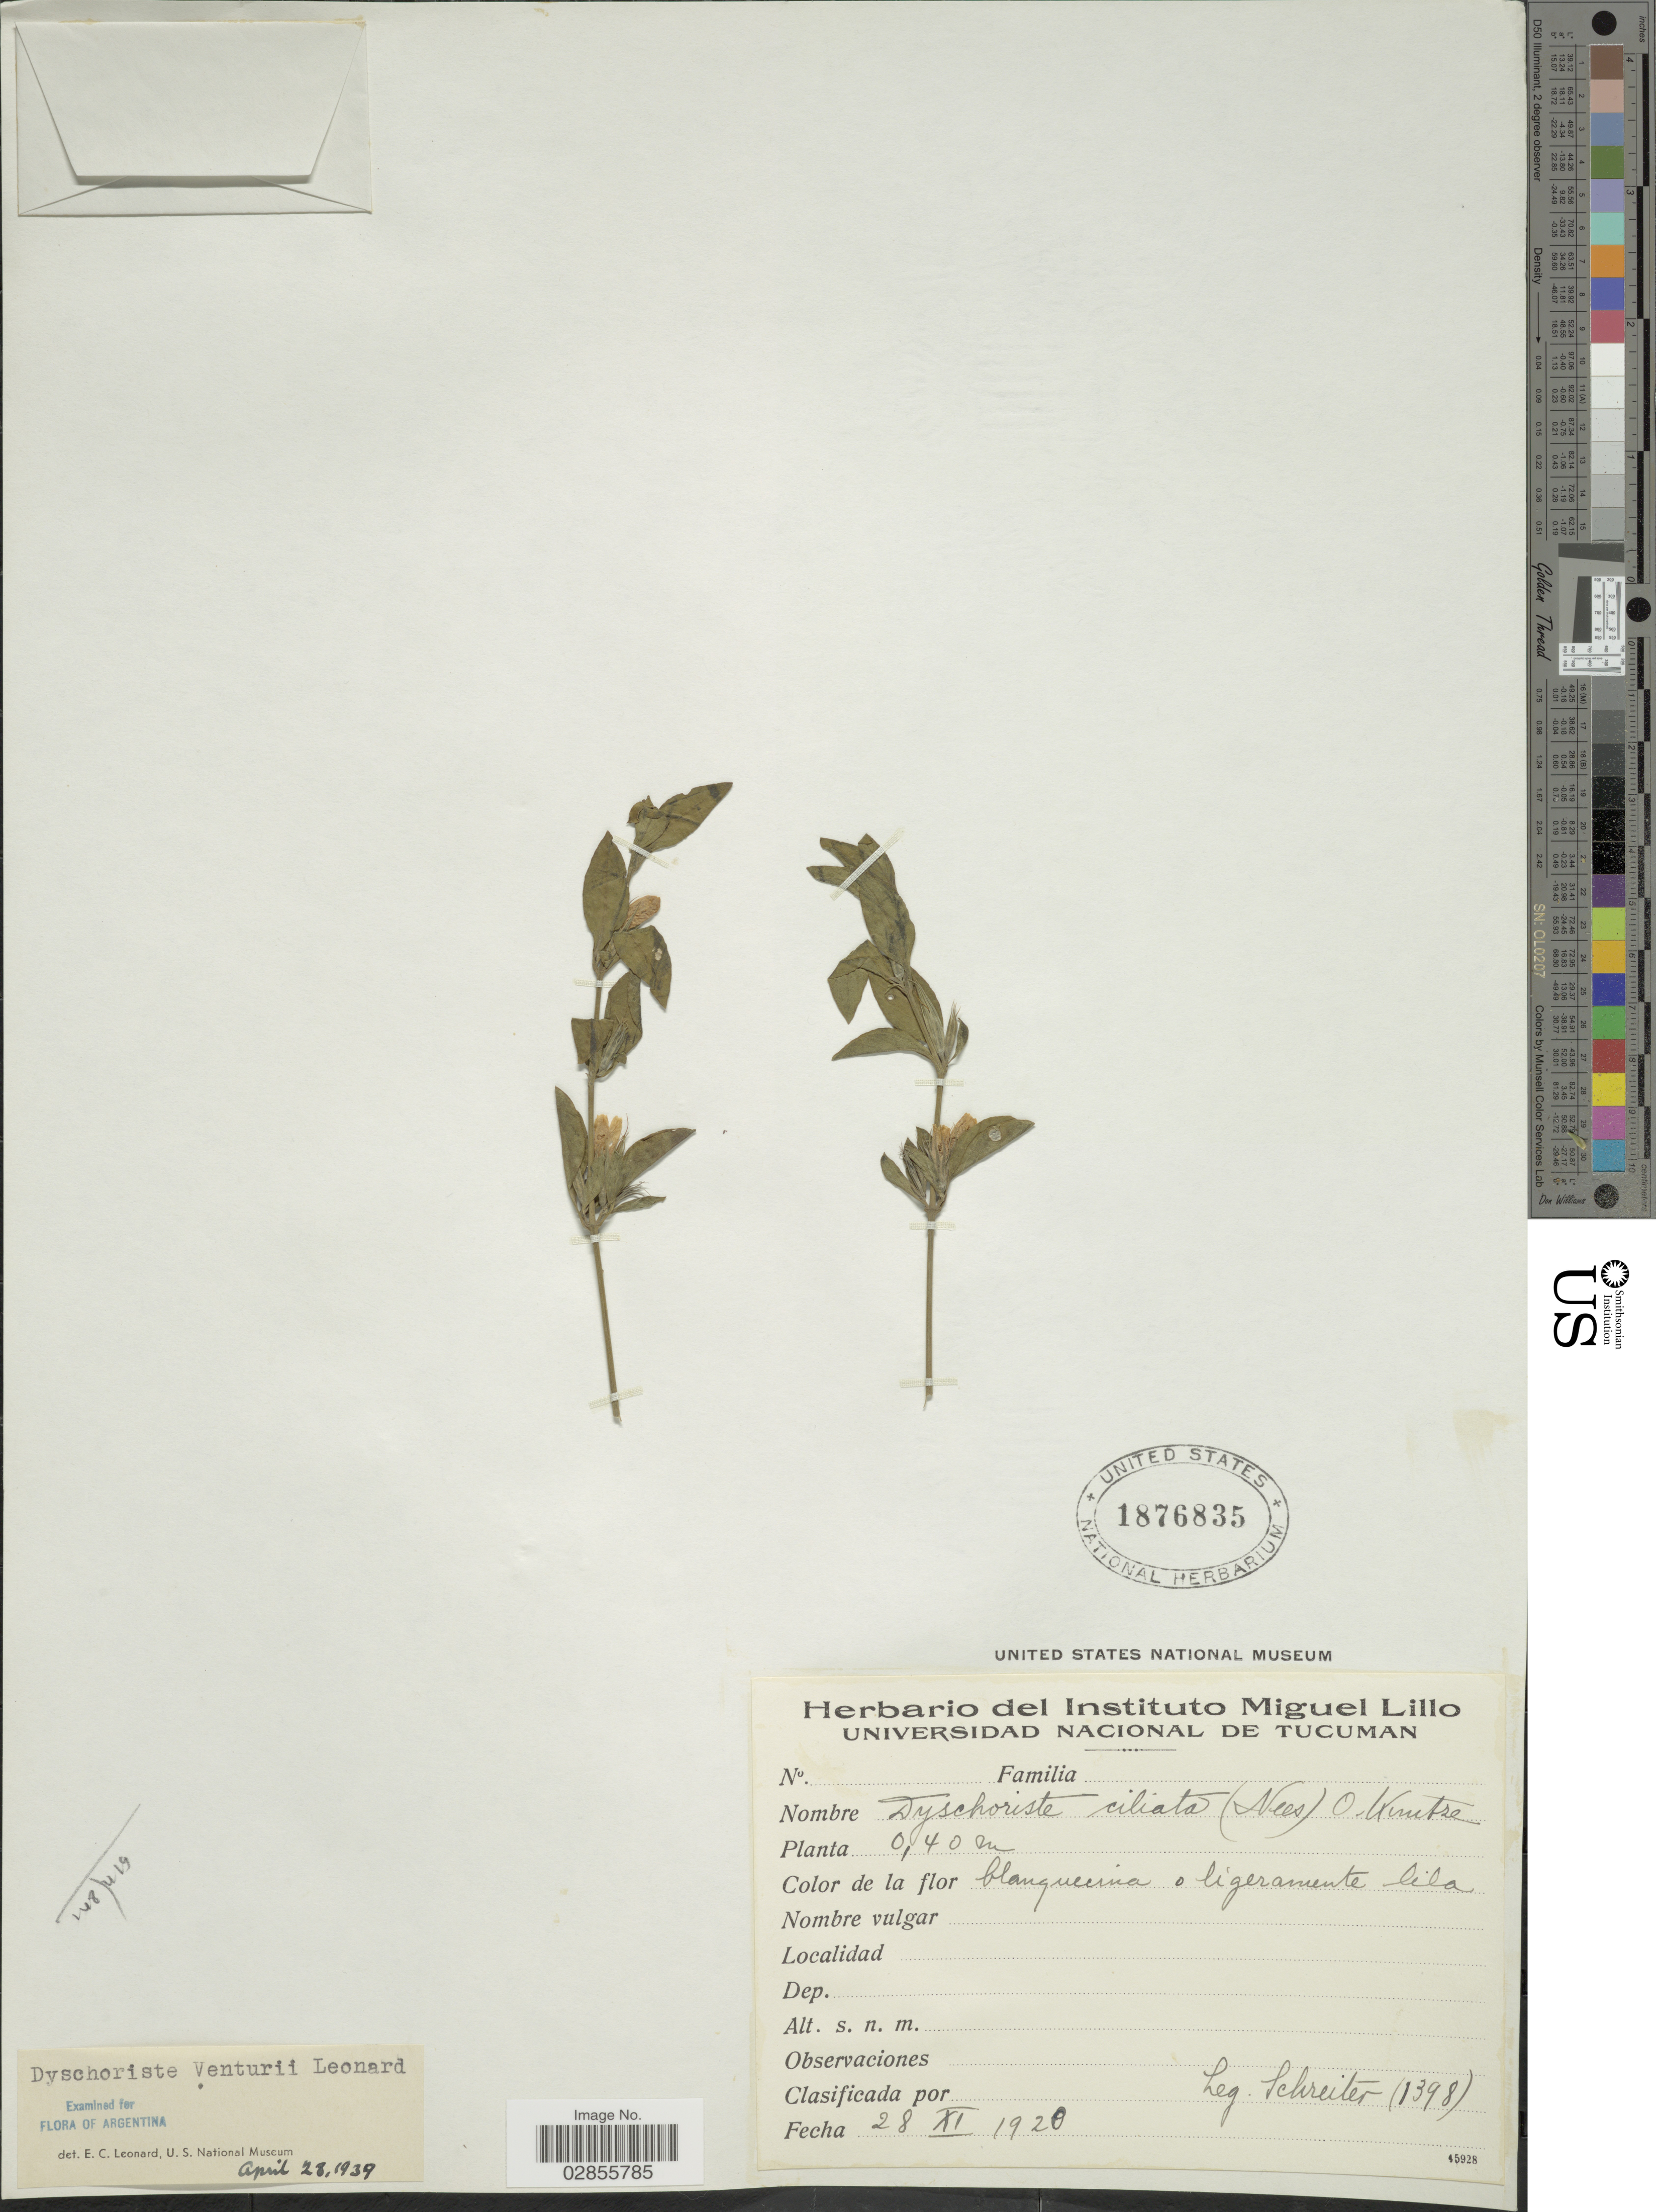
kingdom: Plantae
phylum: Tracheophyta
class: Magnoliopsida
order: Lamiales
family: Acanthaceae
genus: Dyschoriste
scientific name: Dyschoriste venturii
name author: Leonard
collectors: -. Schreiter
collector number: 1398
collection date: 1920-11-28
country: Argentina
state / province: Tucuman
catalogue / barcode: US 1876835